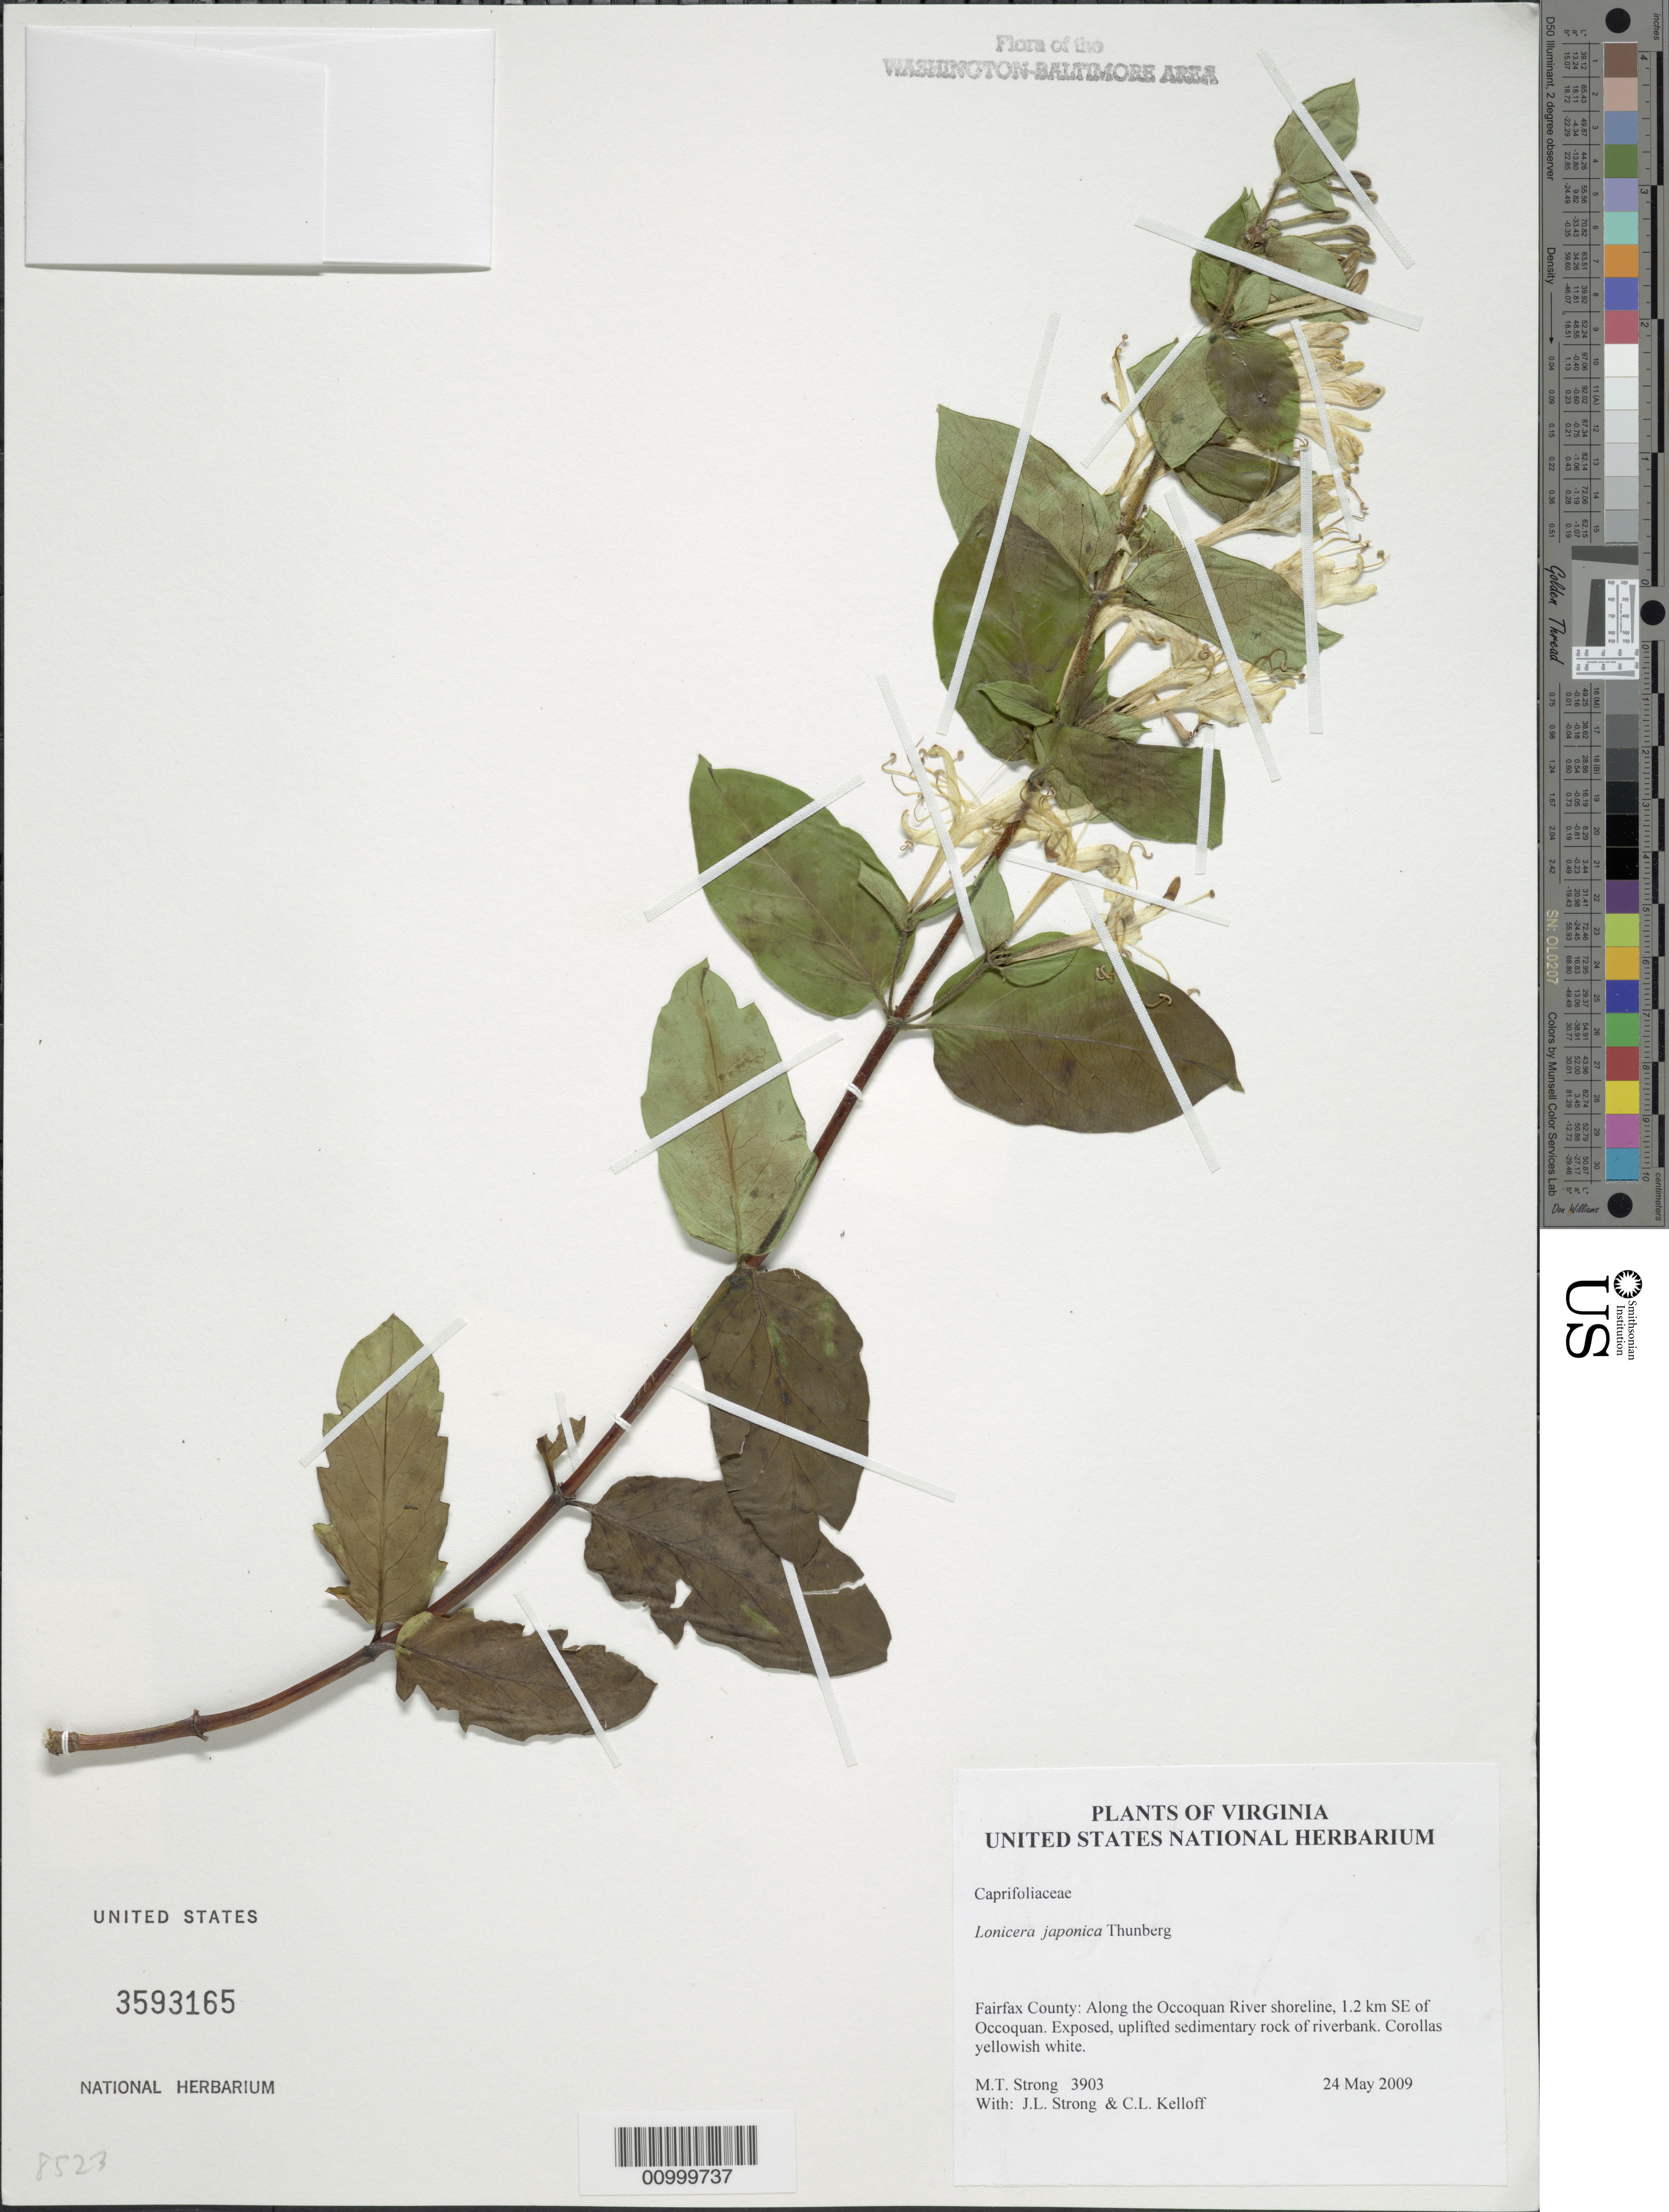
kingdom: Plantae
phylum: Tracheophyta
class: Magnoliopsida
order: Dipsacales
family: Caprifoliaceae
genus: Lonicera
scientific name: Lonicera japonica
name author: Thunb.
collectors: M. T. Strong, J. L. Strong & C. L. Kelloff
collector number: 3903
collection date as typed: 24 May 2009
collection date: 2009-05-24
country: United States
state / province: Virginia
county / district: Fairfax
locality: Along the Occoquan River shoreline, 1.2 SE of Occoquan.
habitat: Exposed, uplifted sedimentary rock of riverbank.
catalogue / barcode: US 3593165